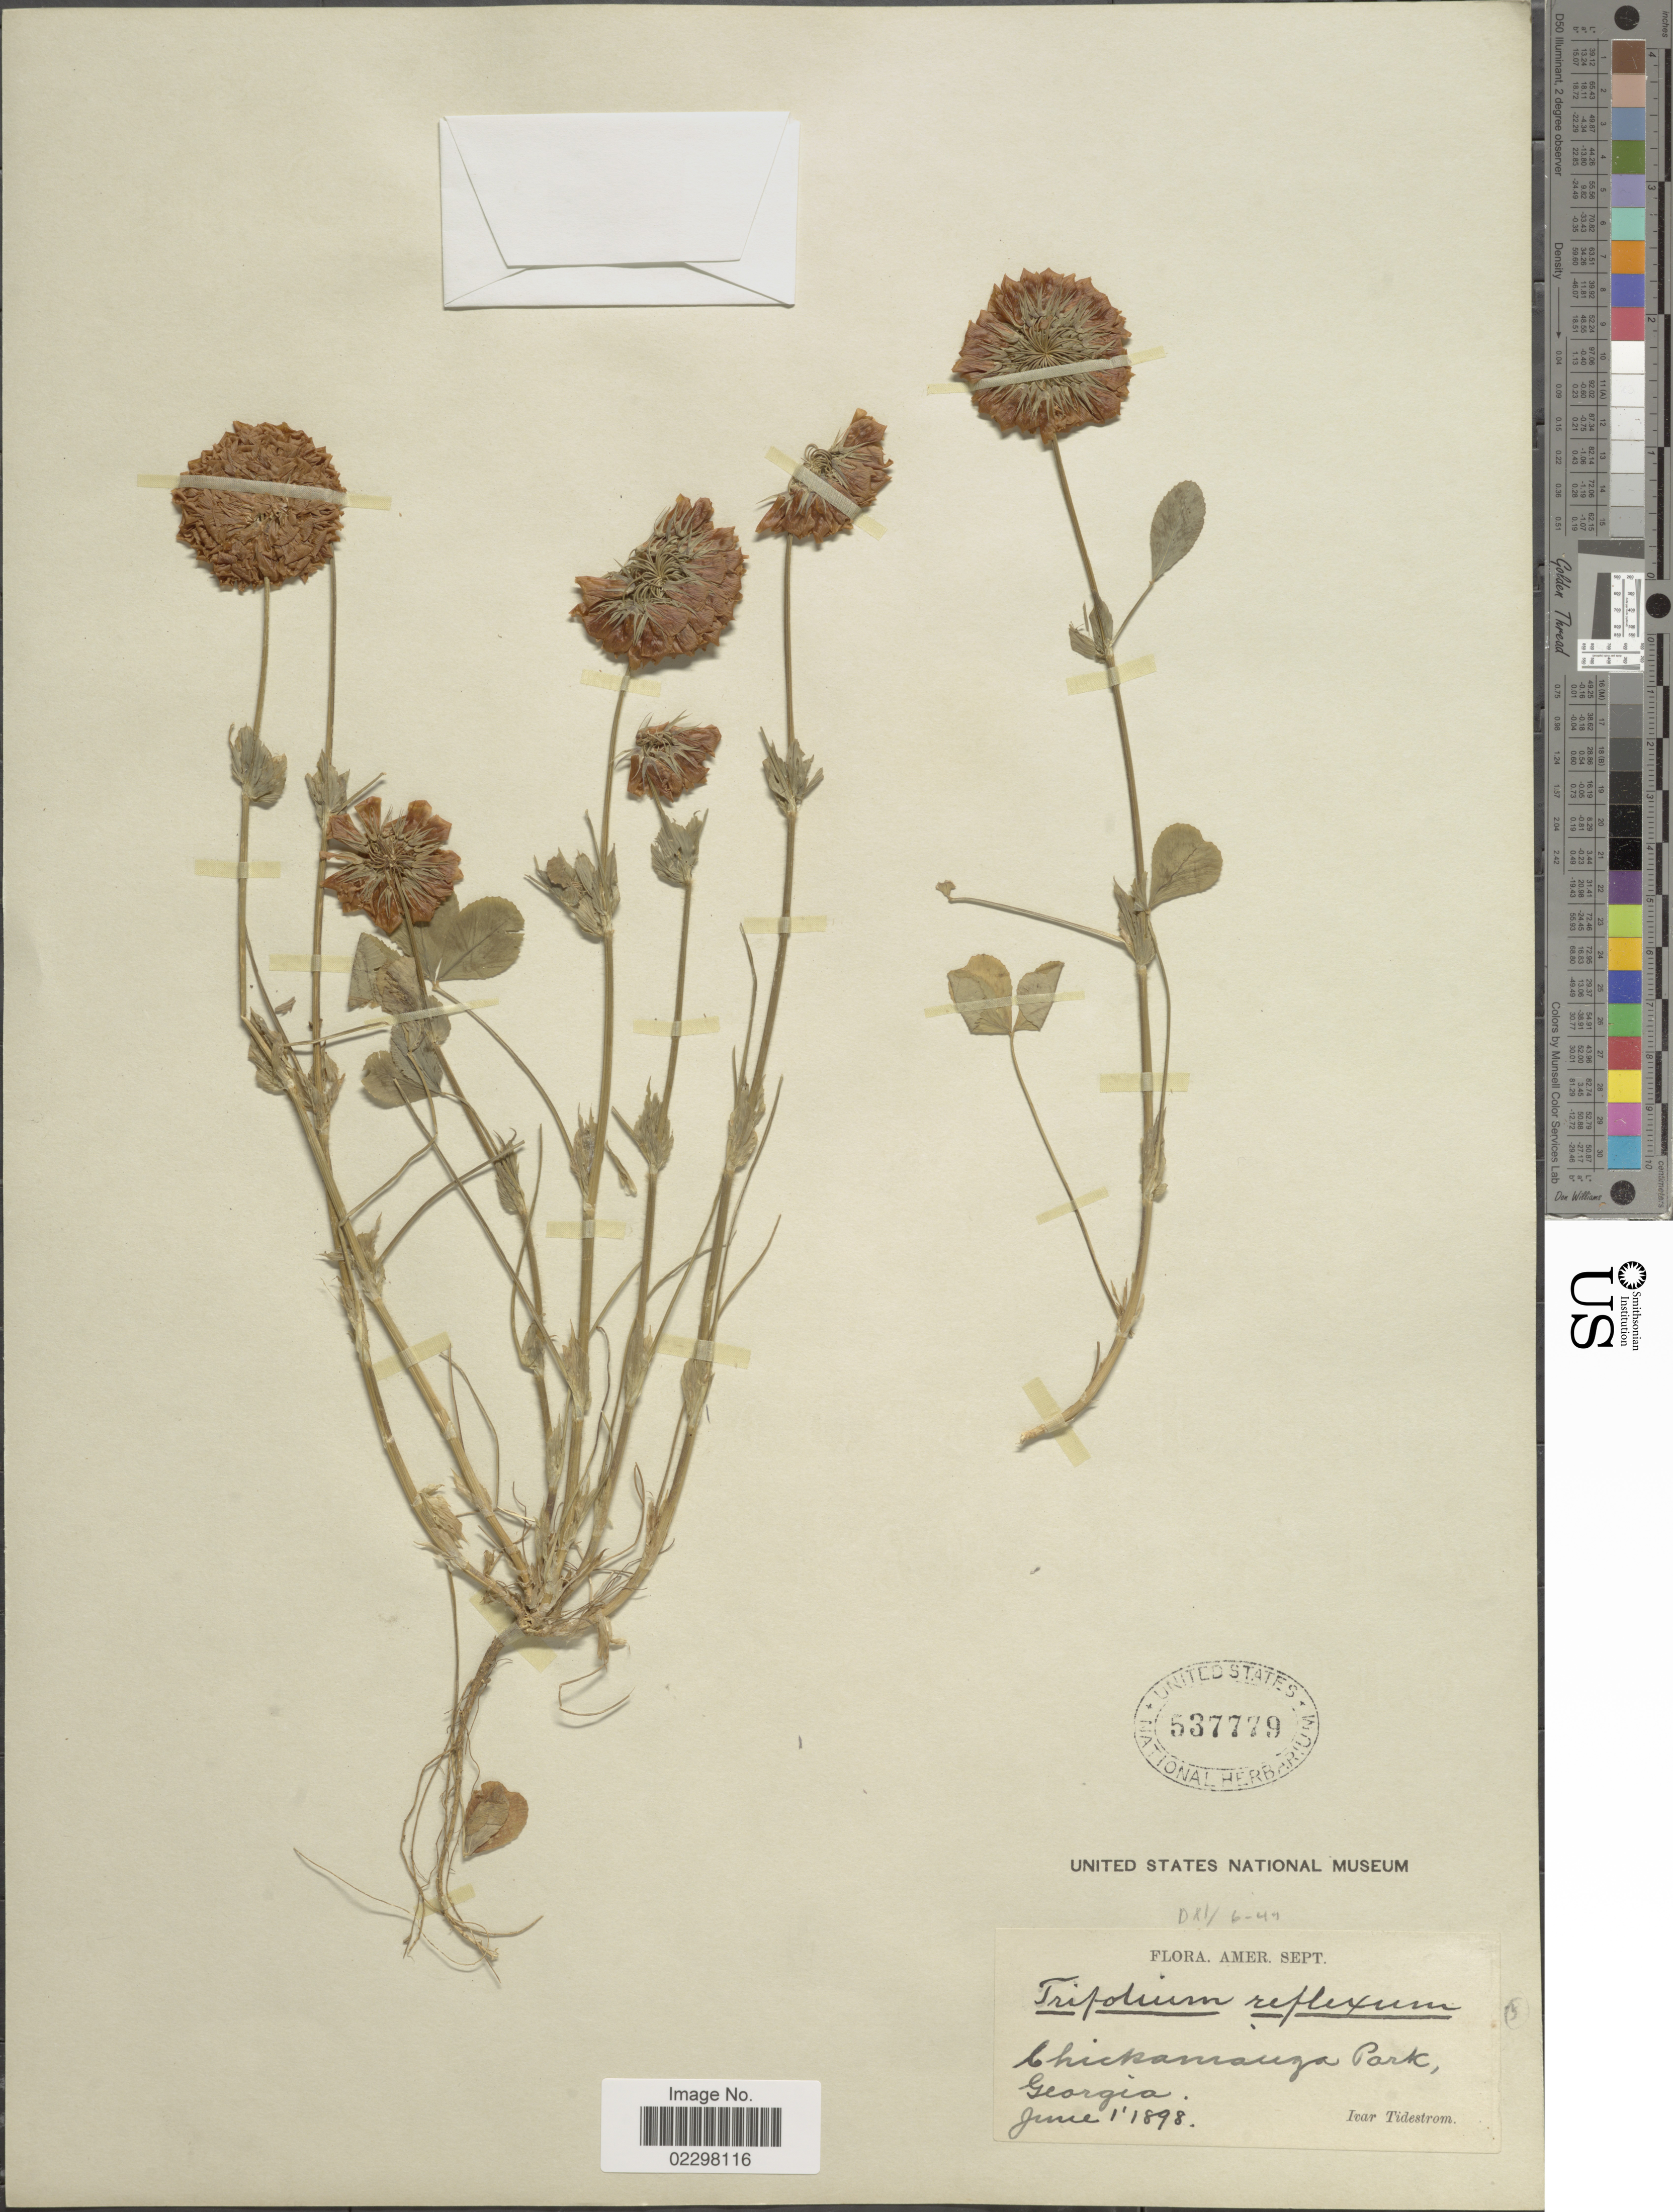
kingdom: Plantae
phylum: Tracheophyta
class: Magnoliopsida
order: Fabales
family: Fabaceae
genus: Trifolium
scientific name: Trifolium reflexum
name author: L.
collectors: I. F. Tidestrom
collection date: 1898-06-01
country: United States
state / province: Georgia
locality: Chickamauga Park, Georgia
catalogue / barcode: US 537779